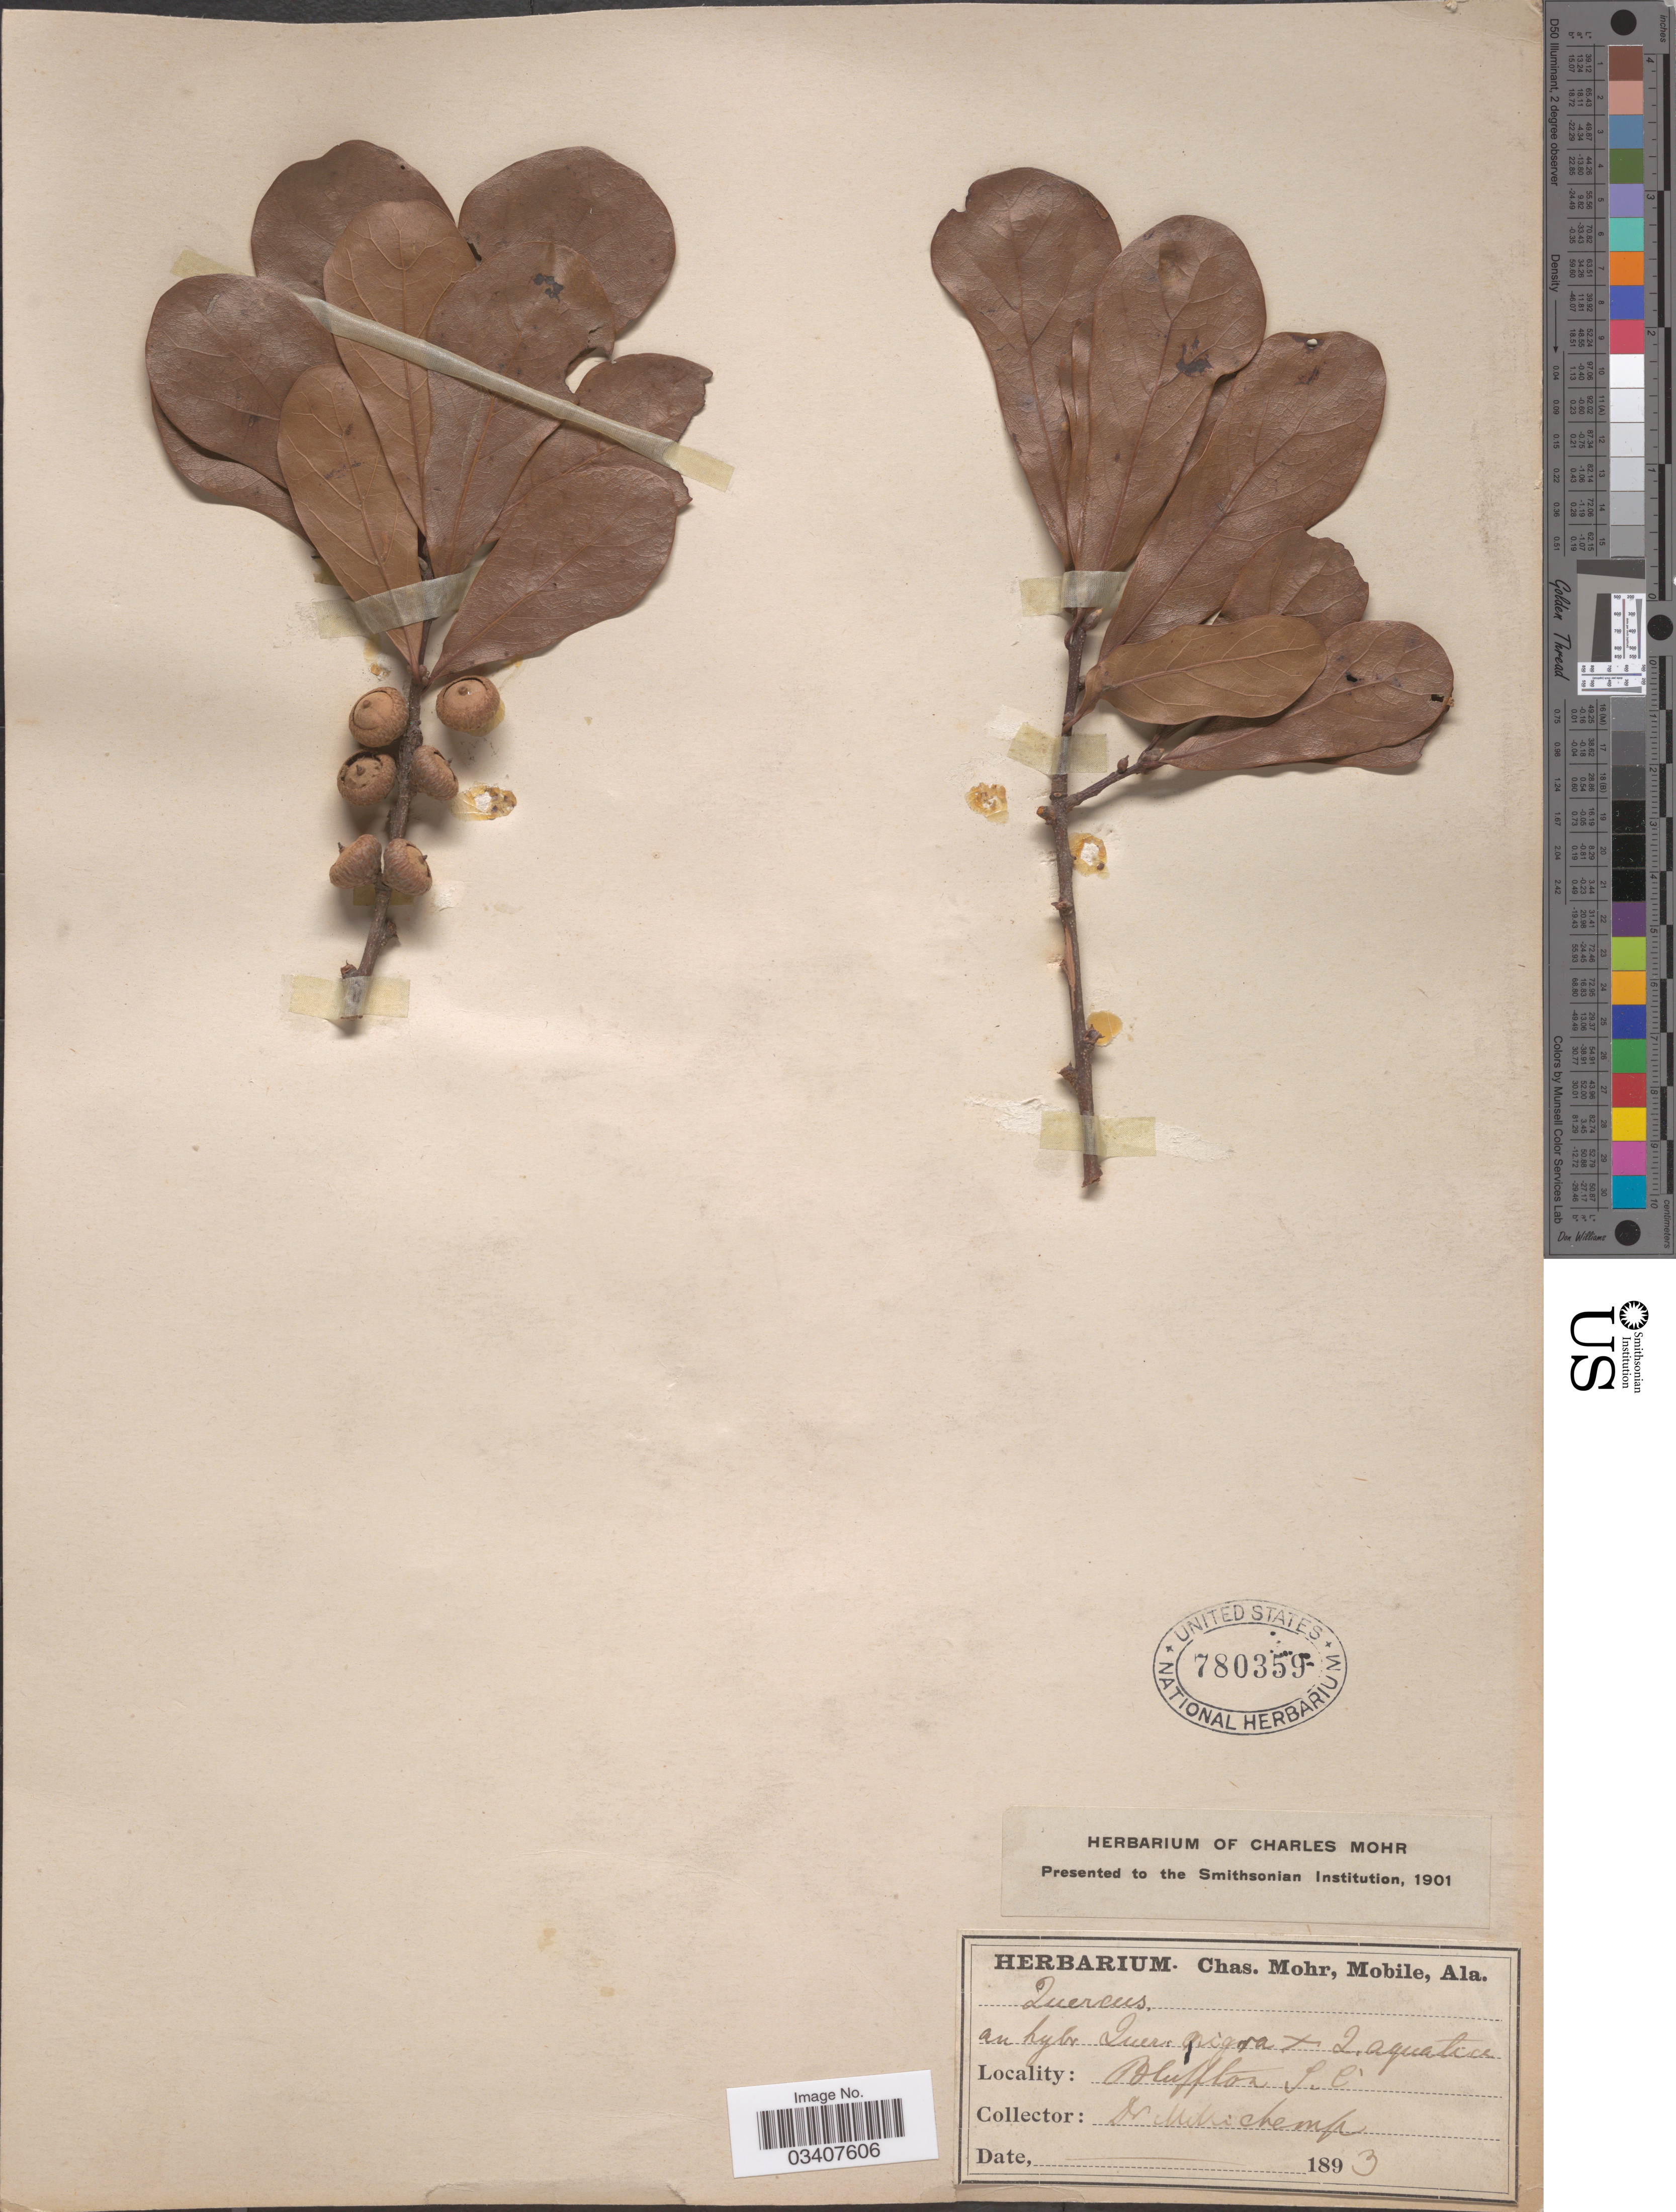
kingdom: Plantae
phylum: Tracheophyta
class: Magnoliopsida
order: Fagales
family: Fagaceae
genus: Quercus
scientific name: Quercus nigra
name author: L.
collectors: -. Mellichamp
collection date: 1893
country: United States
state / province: South Carolina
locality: Bluffton.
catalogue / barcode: US 780359